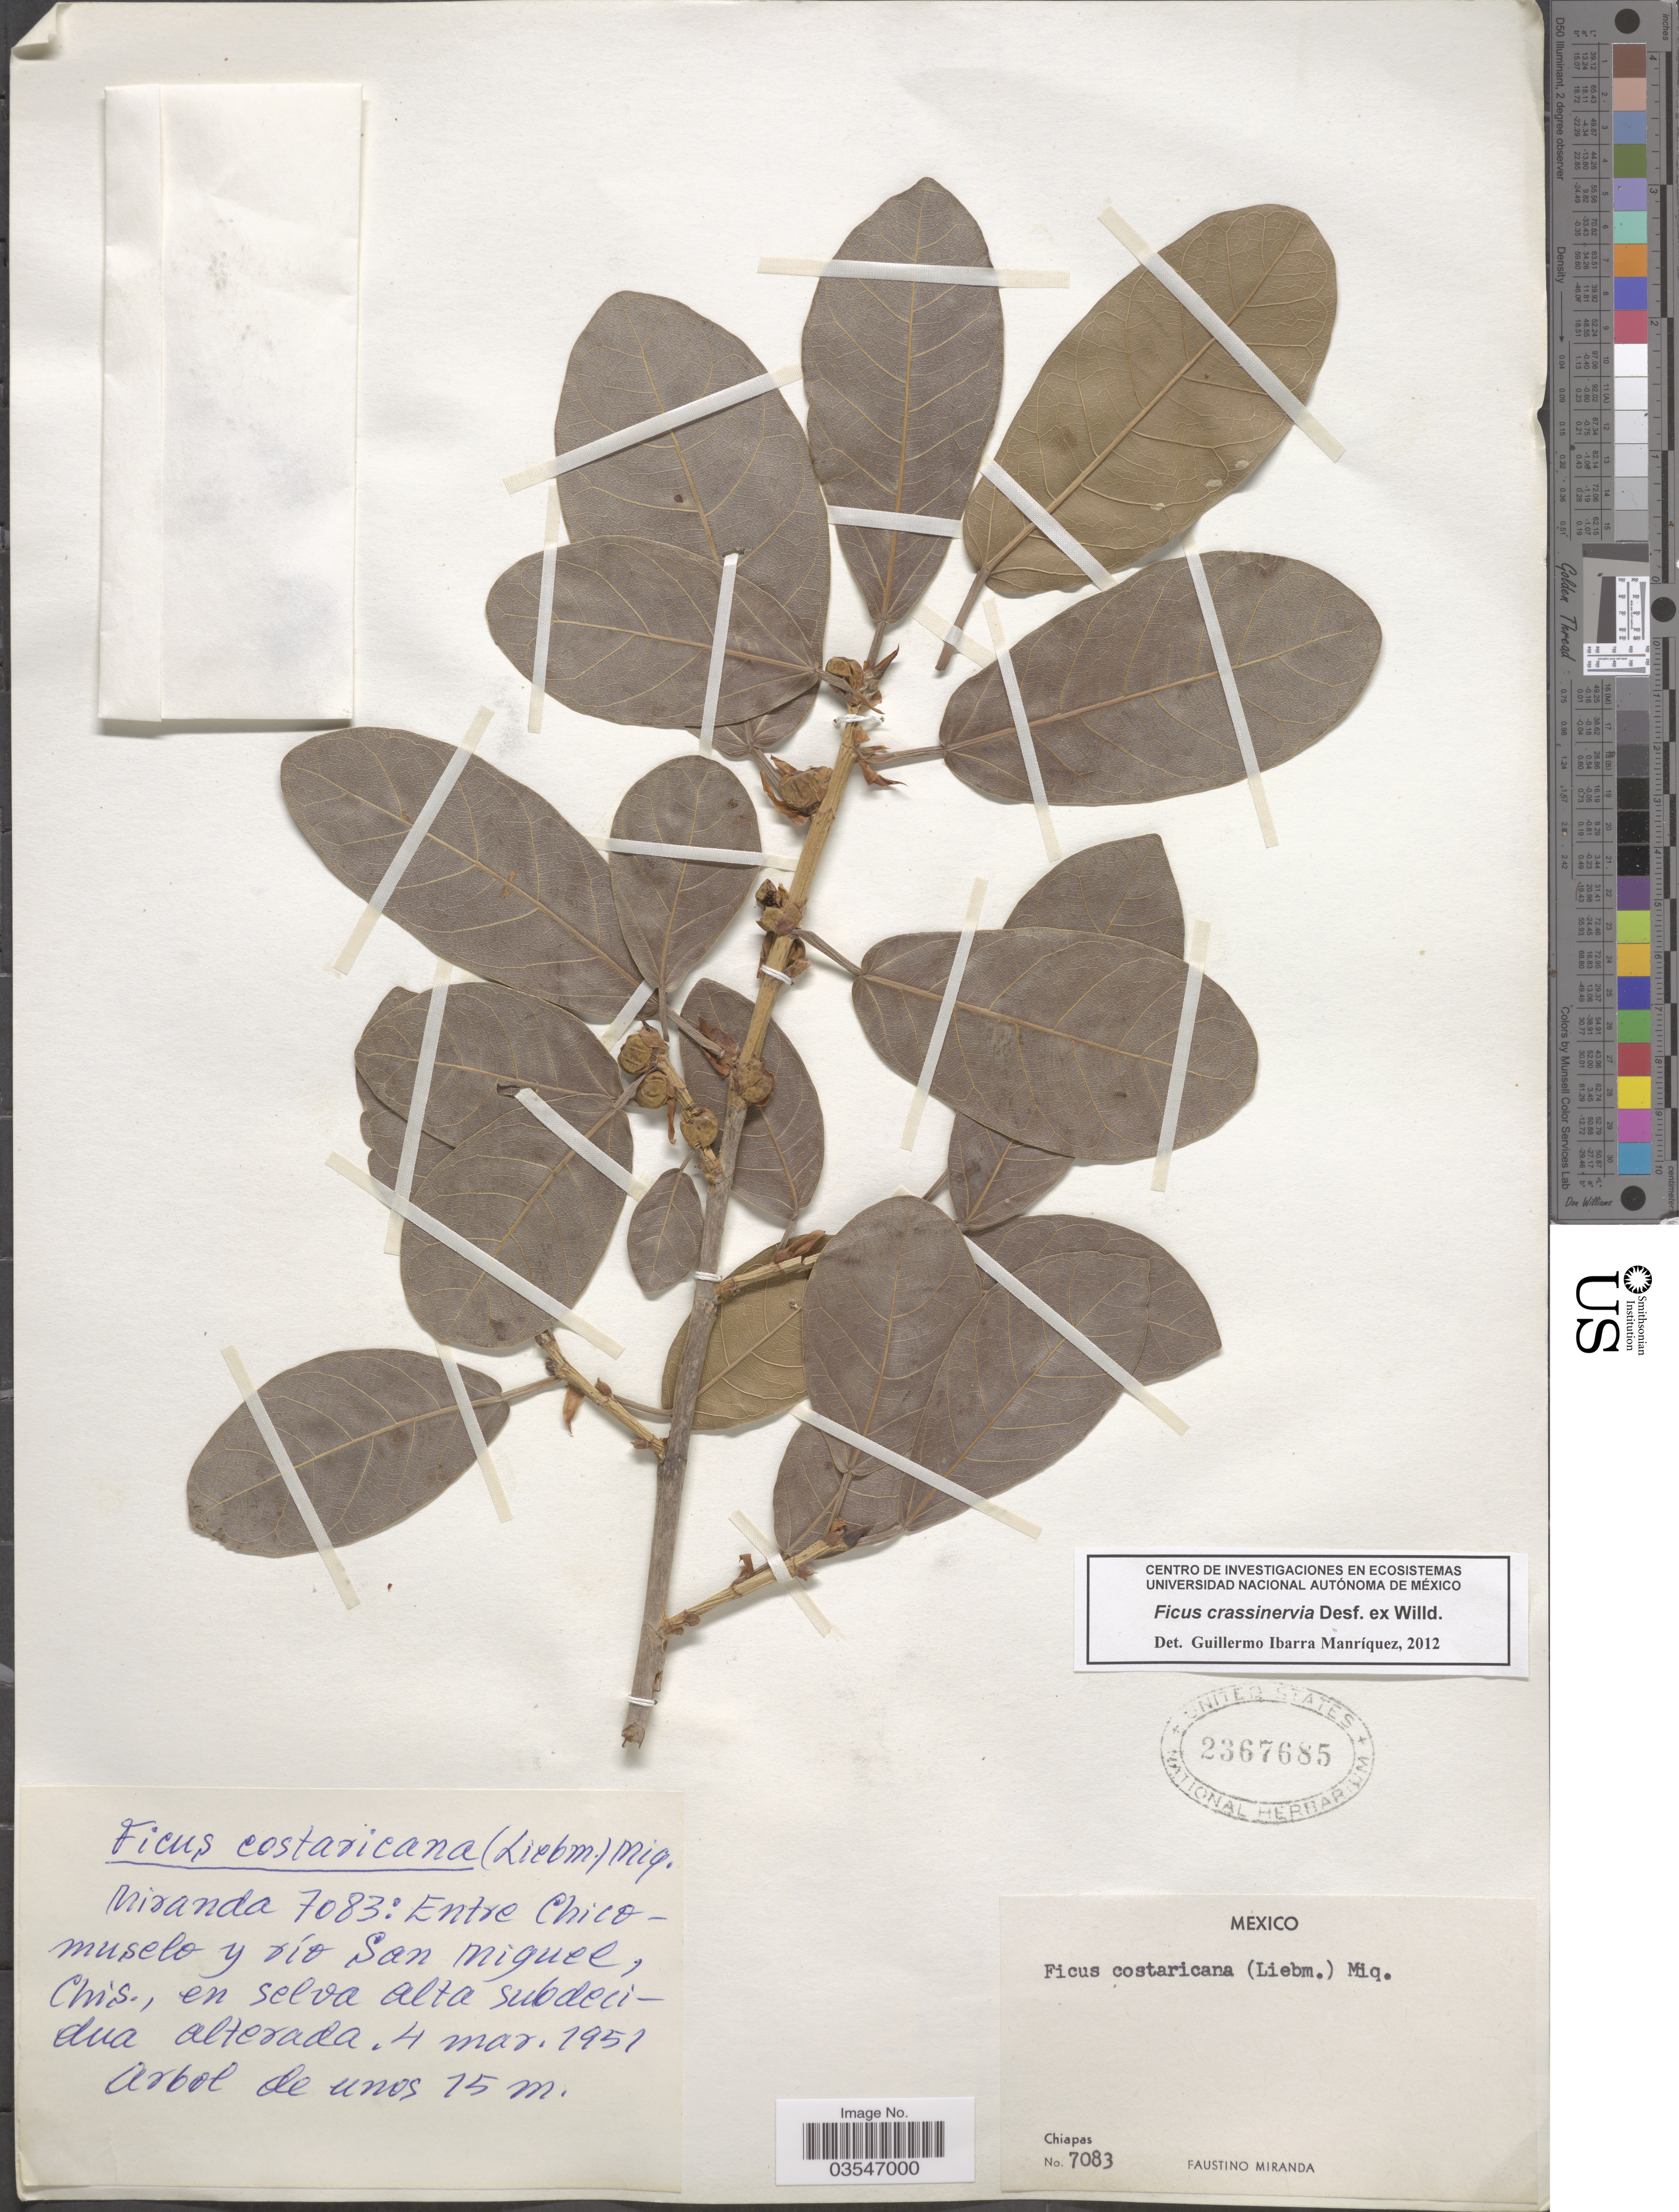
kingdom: Plantae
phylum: Tracheophyta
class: Magnoliopsida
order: Rosales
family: Moraceae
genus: Ficus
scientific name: Ficus crassinervia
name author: Desf. ex Willd.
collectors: F. Miranda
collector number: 7083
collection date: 1951-03-04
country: Mexico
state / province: Chiapas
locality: Entre Chico-muselo y río San Miguel.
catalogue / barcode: US 2367685